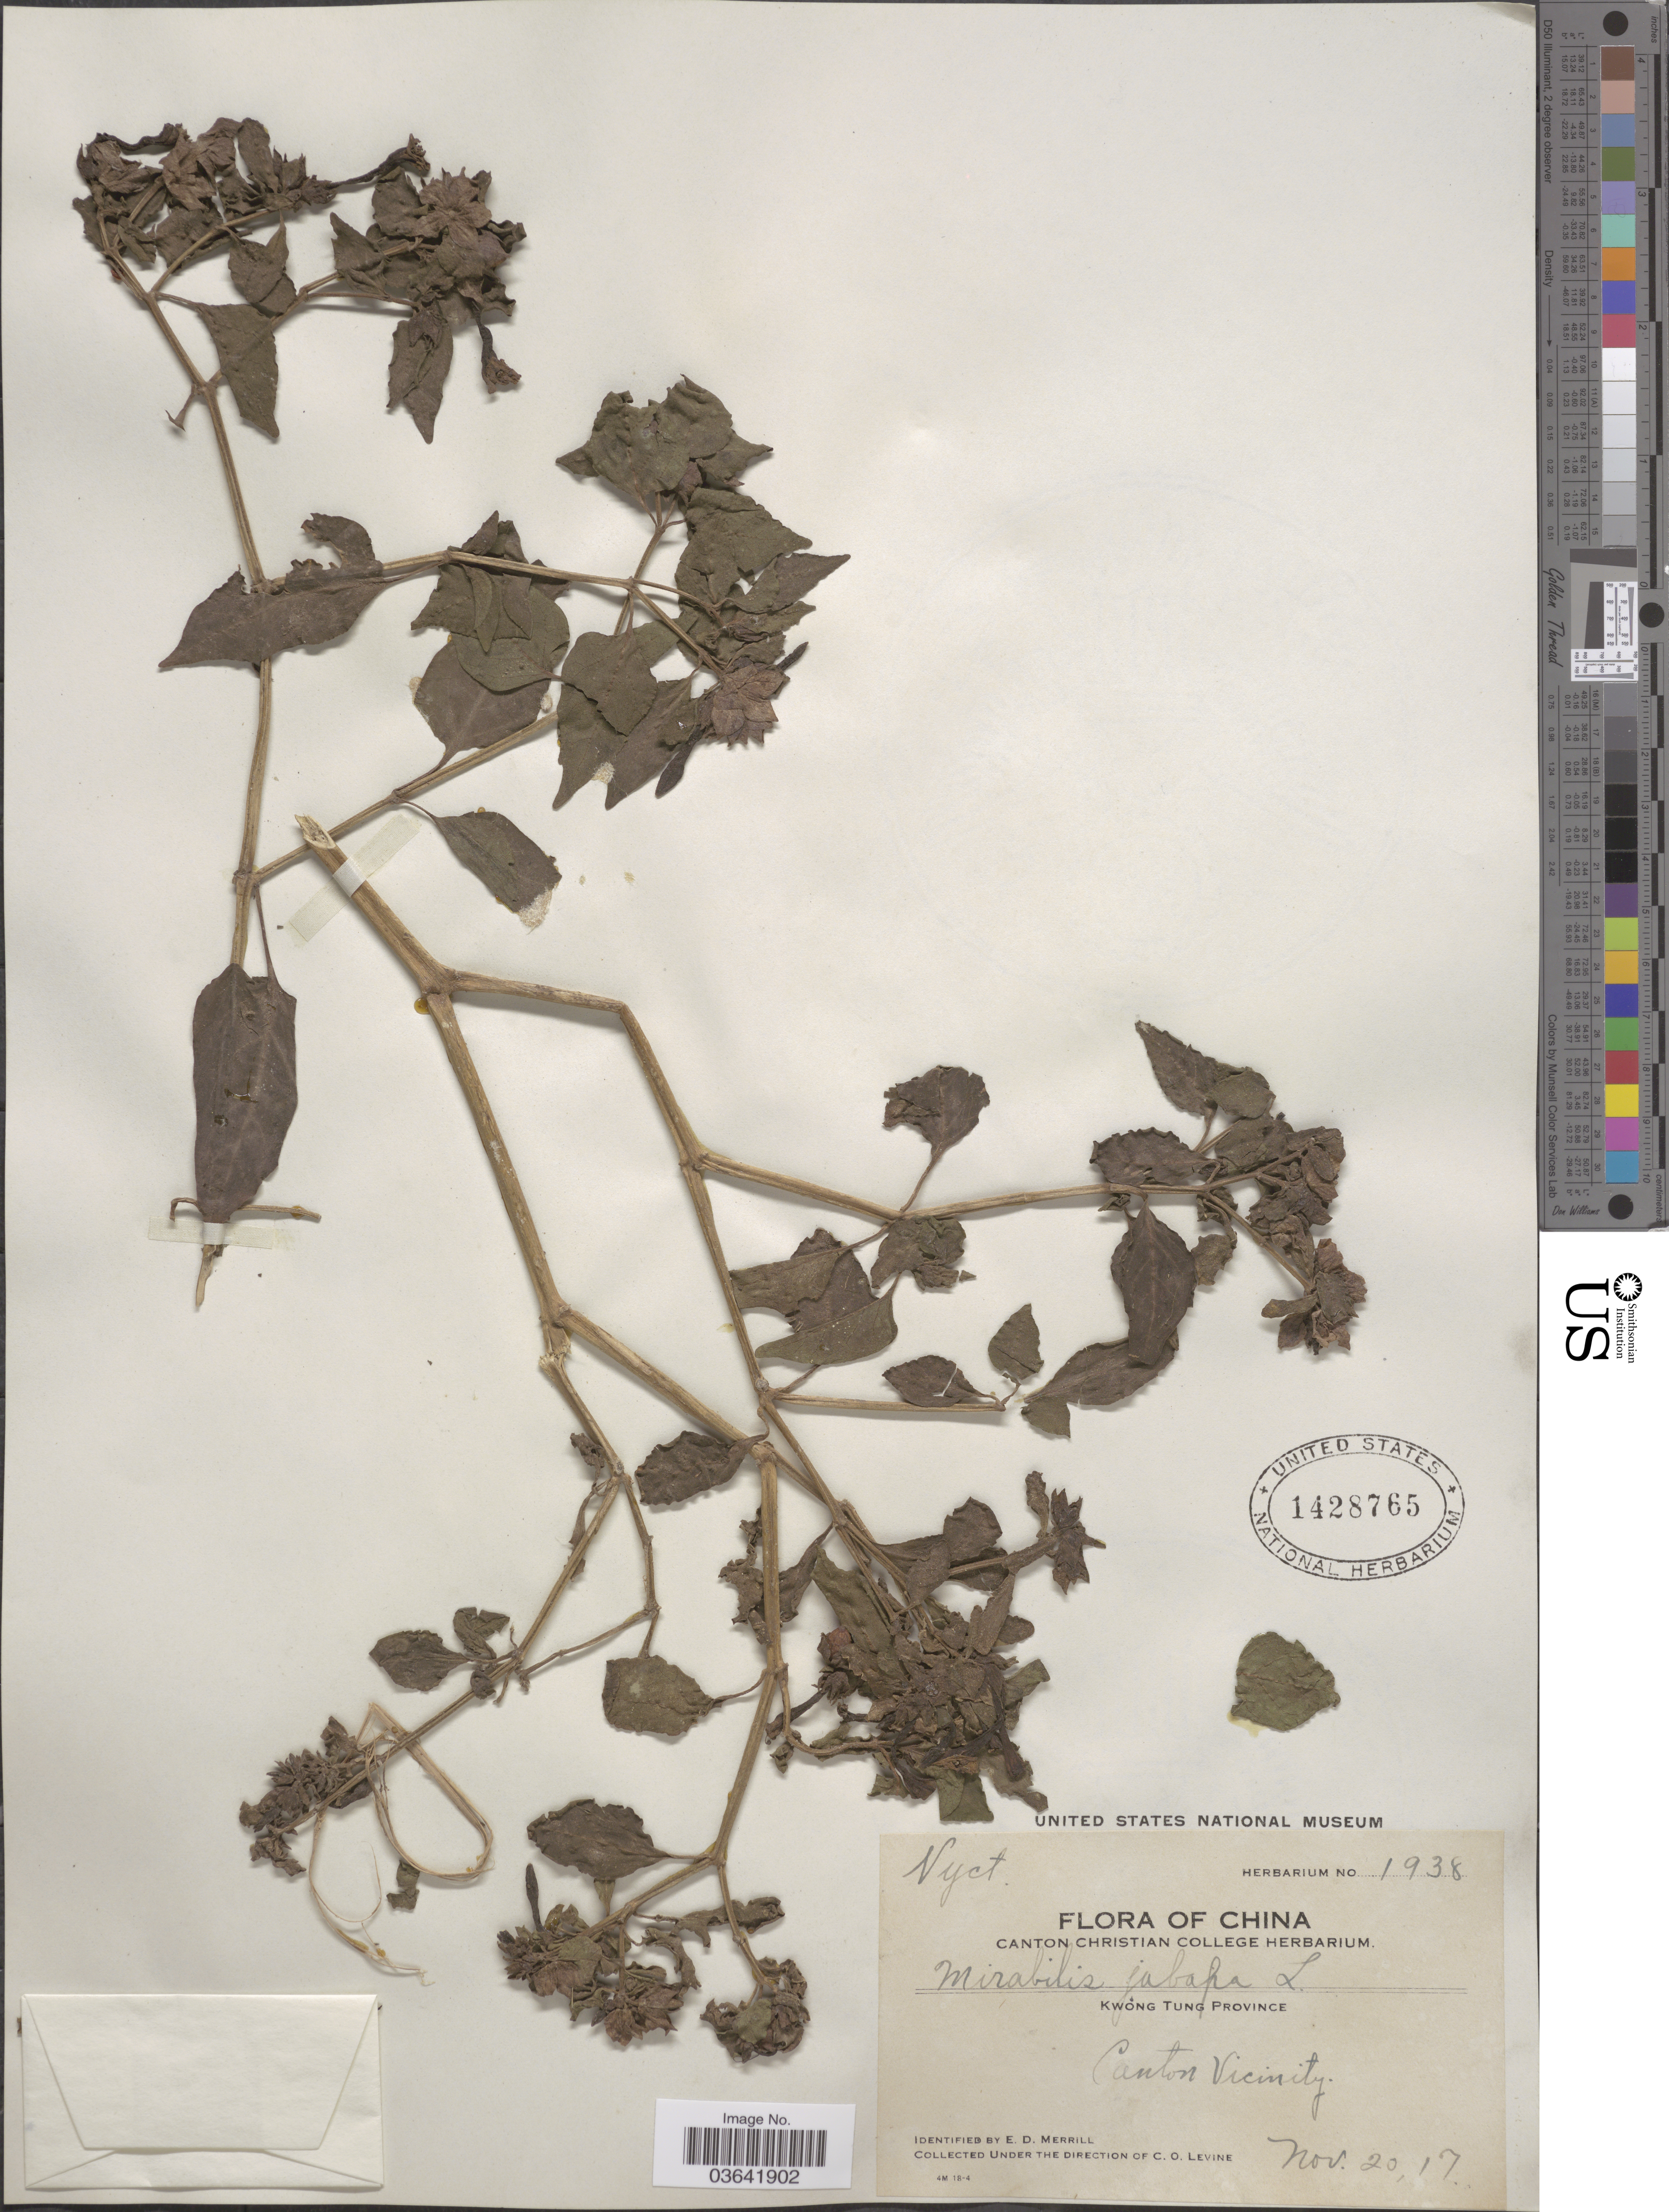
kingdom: Plantae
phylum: Tracheophyta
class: Magnoliopsida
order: Caryophyllales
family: Nyctaginaceae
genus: Mirabilis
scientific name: Mirabilis jalapa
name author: L.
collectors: C. O. Levine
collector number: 1938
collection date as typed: Transcribed d/m/y: 20/11/17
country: China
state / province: Guangdong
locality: Kwong Tung Province. Canton Vicinity.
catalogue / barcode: US 1428765